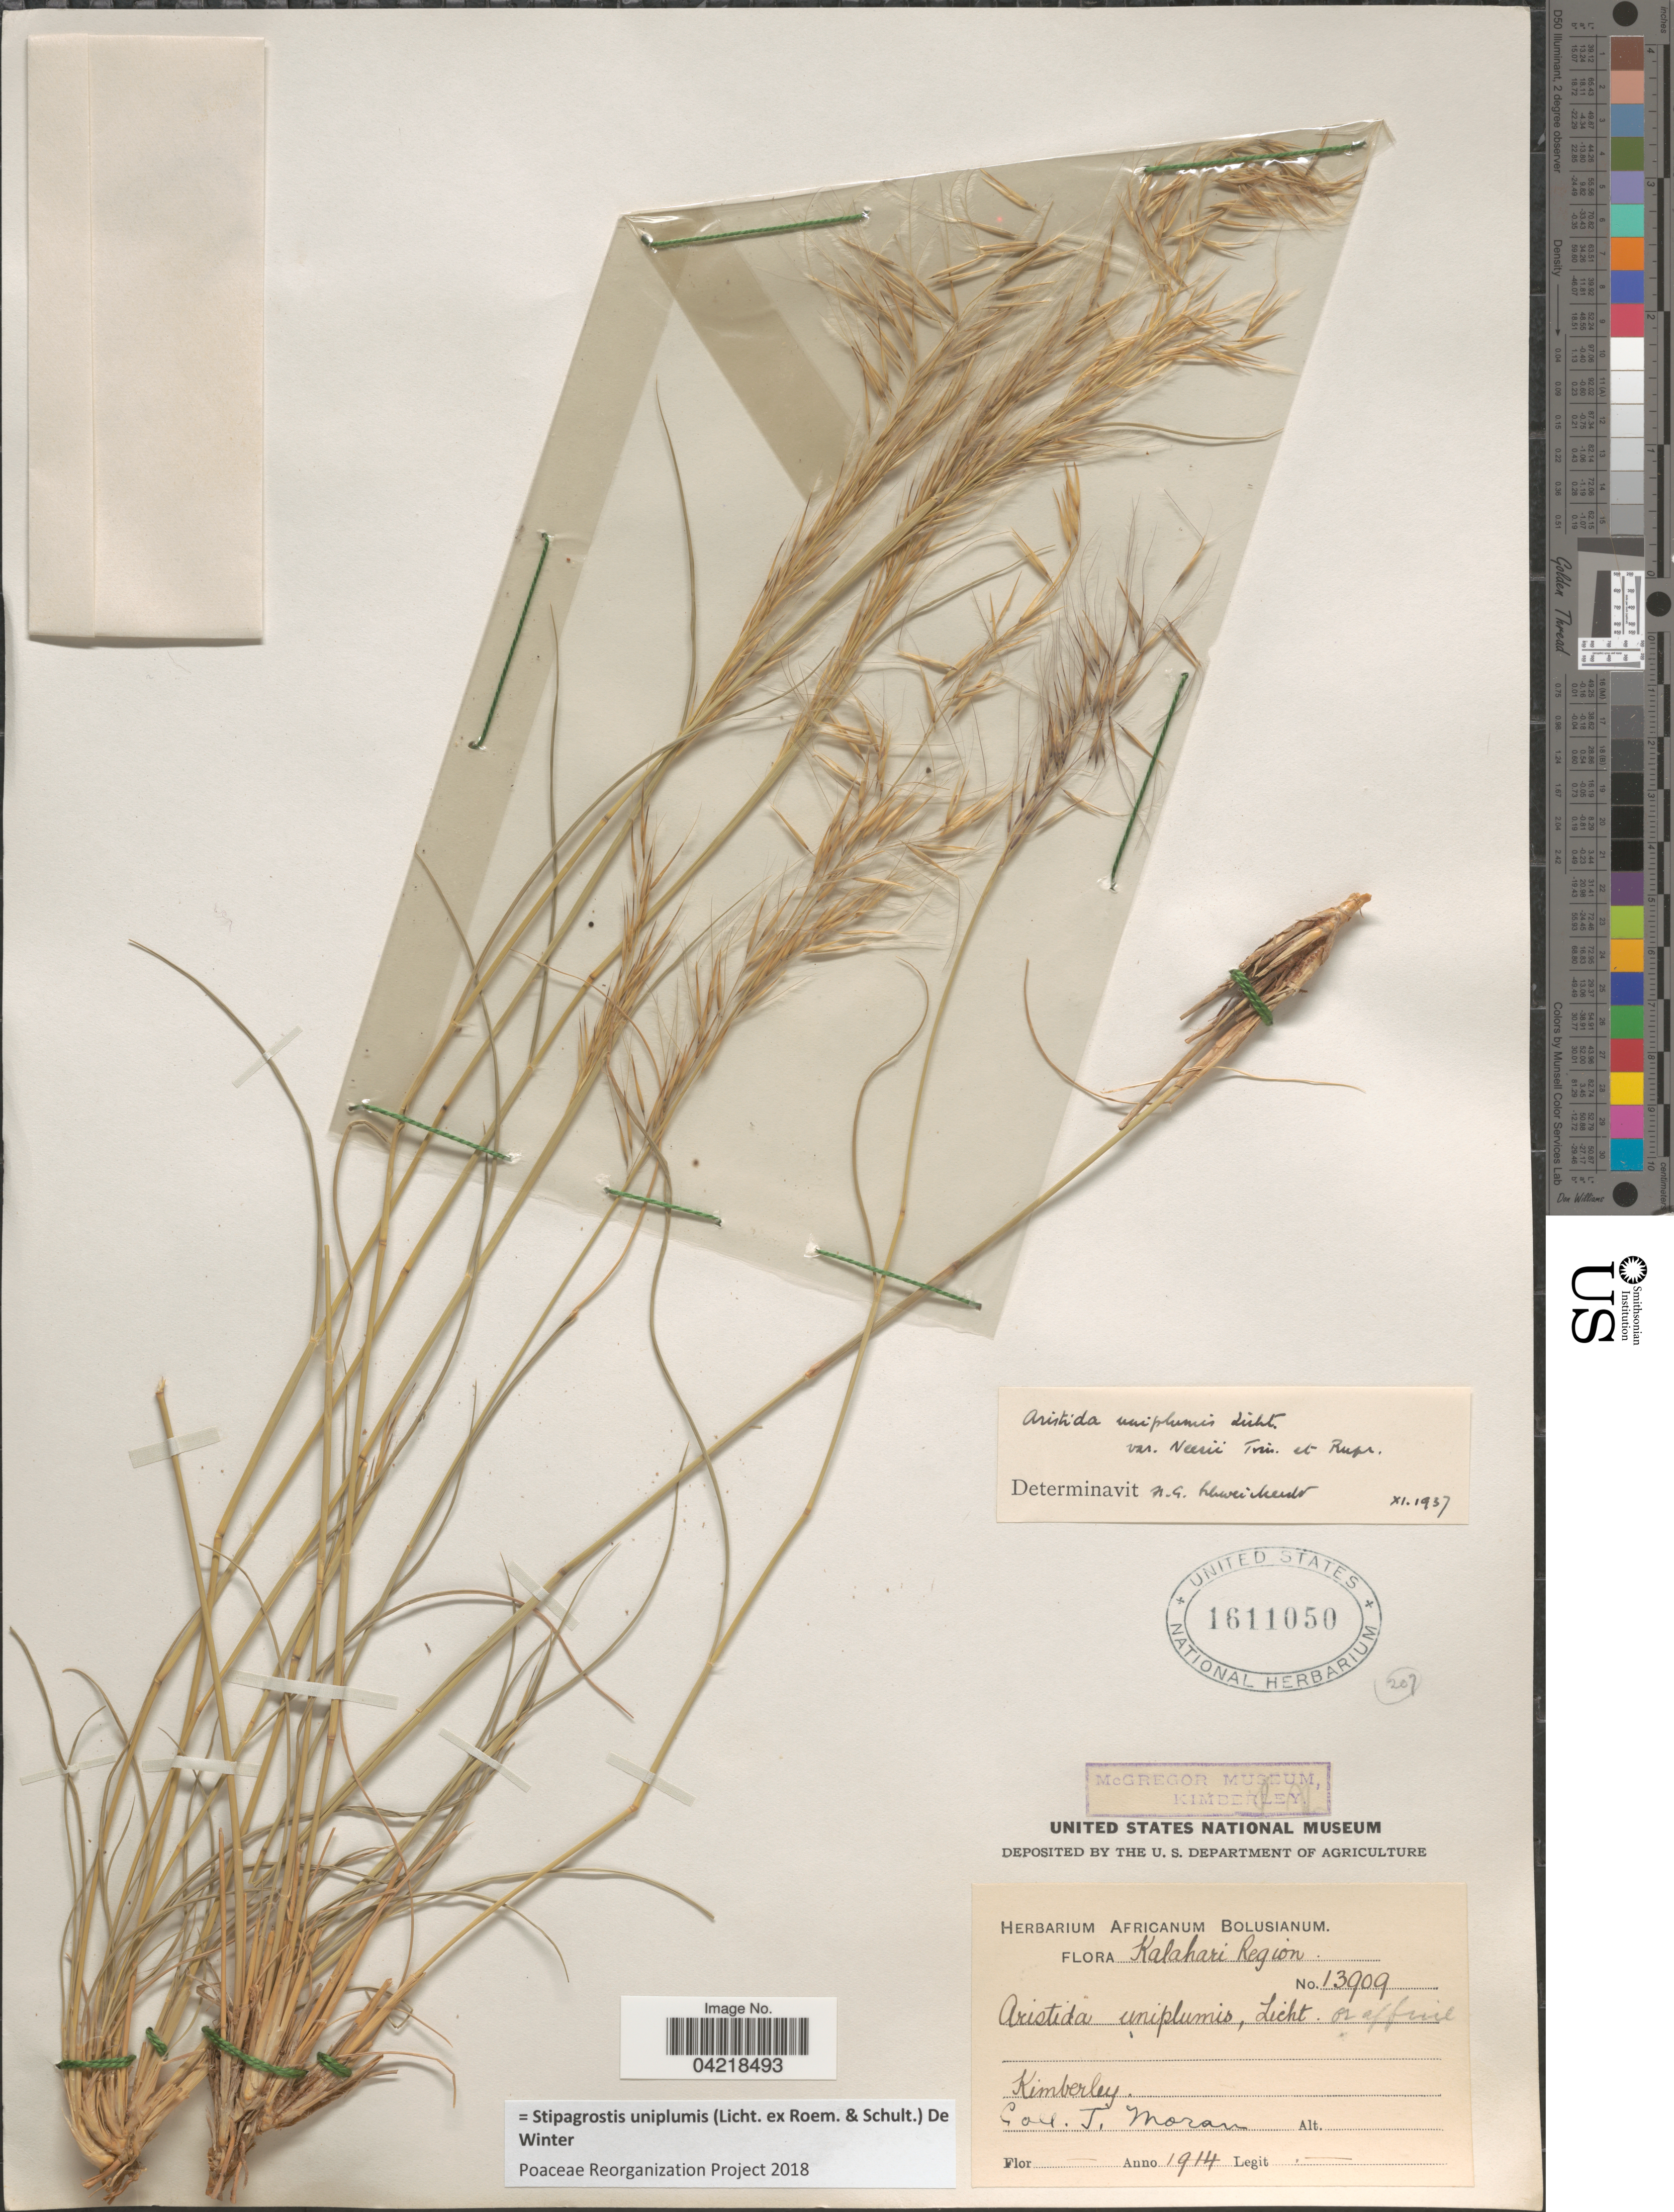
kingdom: Plantae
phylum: Tracheophyta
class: Liliopsida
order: Poales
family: Poaceae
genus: Stipagrostis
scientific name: Stipagrostis uniplumis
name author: (Licht.) De Winter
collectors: J. Moran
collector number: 13909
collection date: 1914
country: South Africa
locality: Kalahari Region. Kimberley.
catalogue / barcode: US 1611050